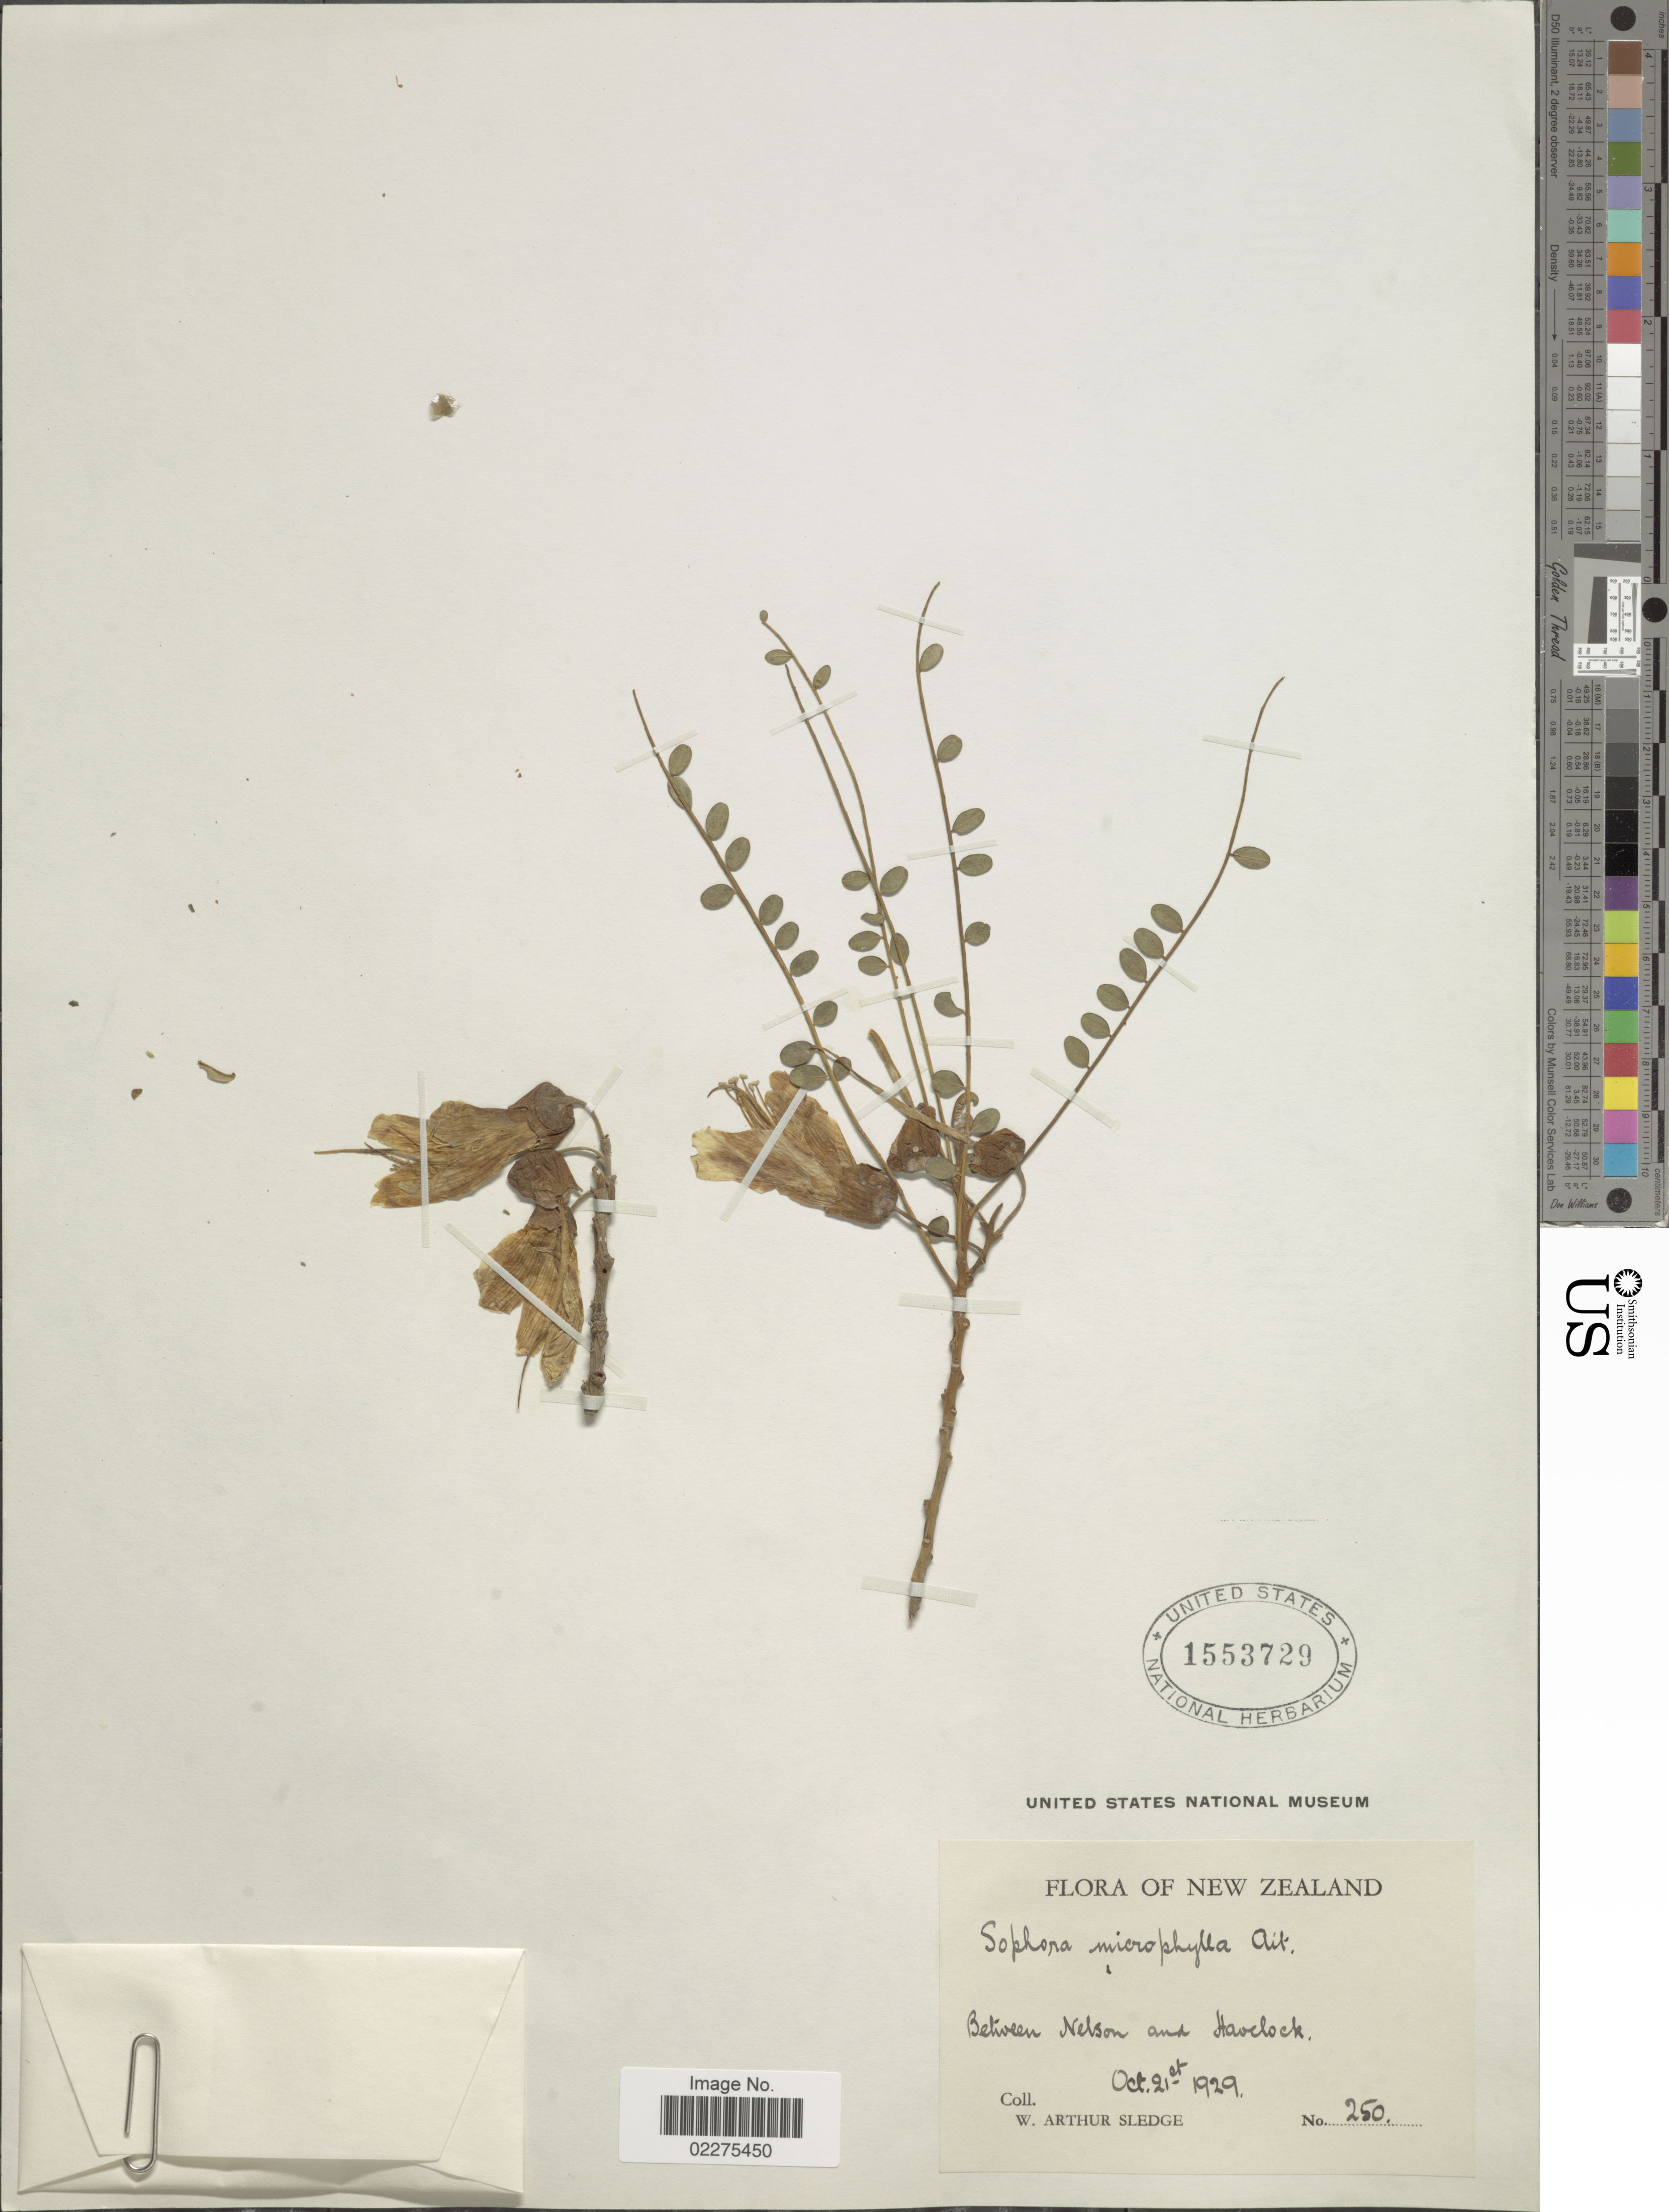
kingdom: Plantae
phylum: Tracheophyta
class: Magnoliopsida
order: Fabales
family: Fabaceae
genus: Sophora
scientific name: Sophora tetraptera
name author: J.F. Mill.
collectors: W. A. Sledge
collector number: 250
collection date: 1929-10-21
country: New Zealand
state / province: Nelson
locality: Between Nelson and Havelock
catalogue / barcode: US 1553729